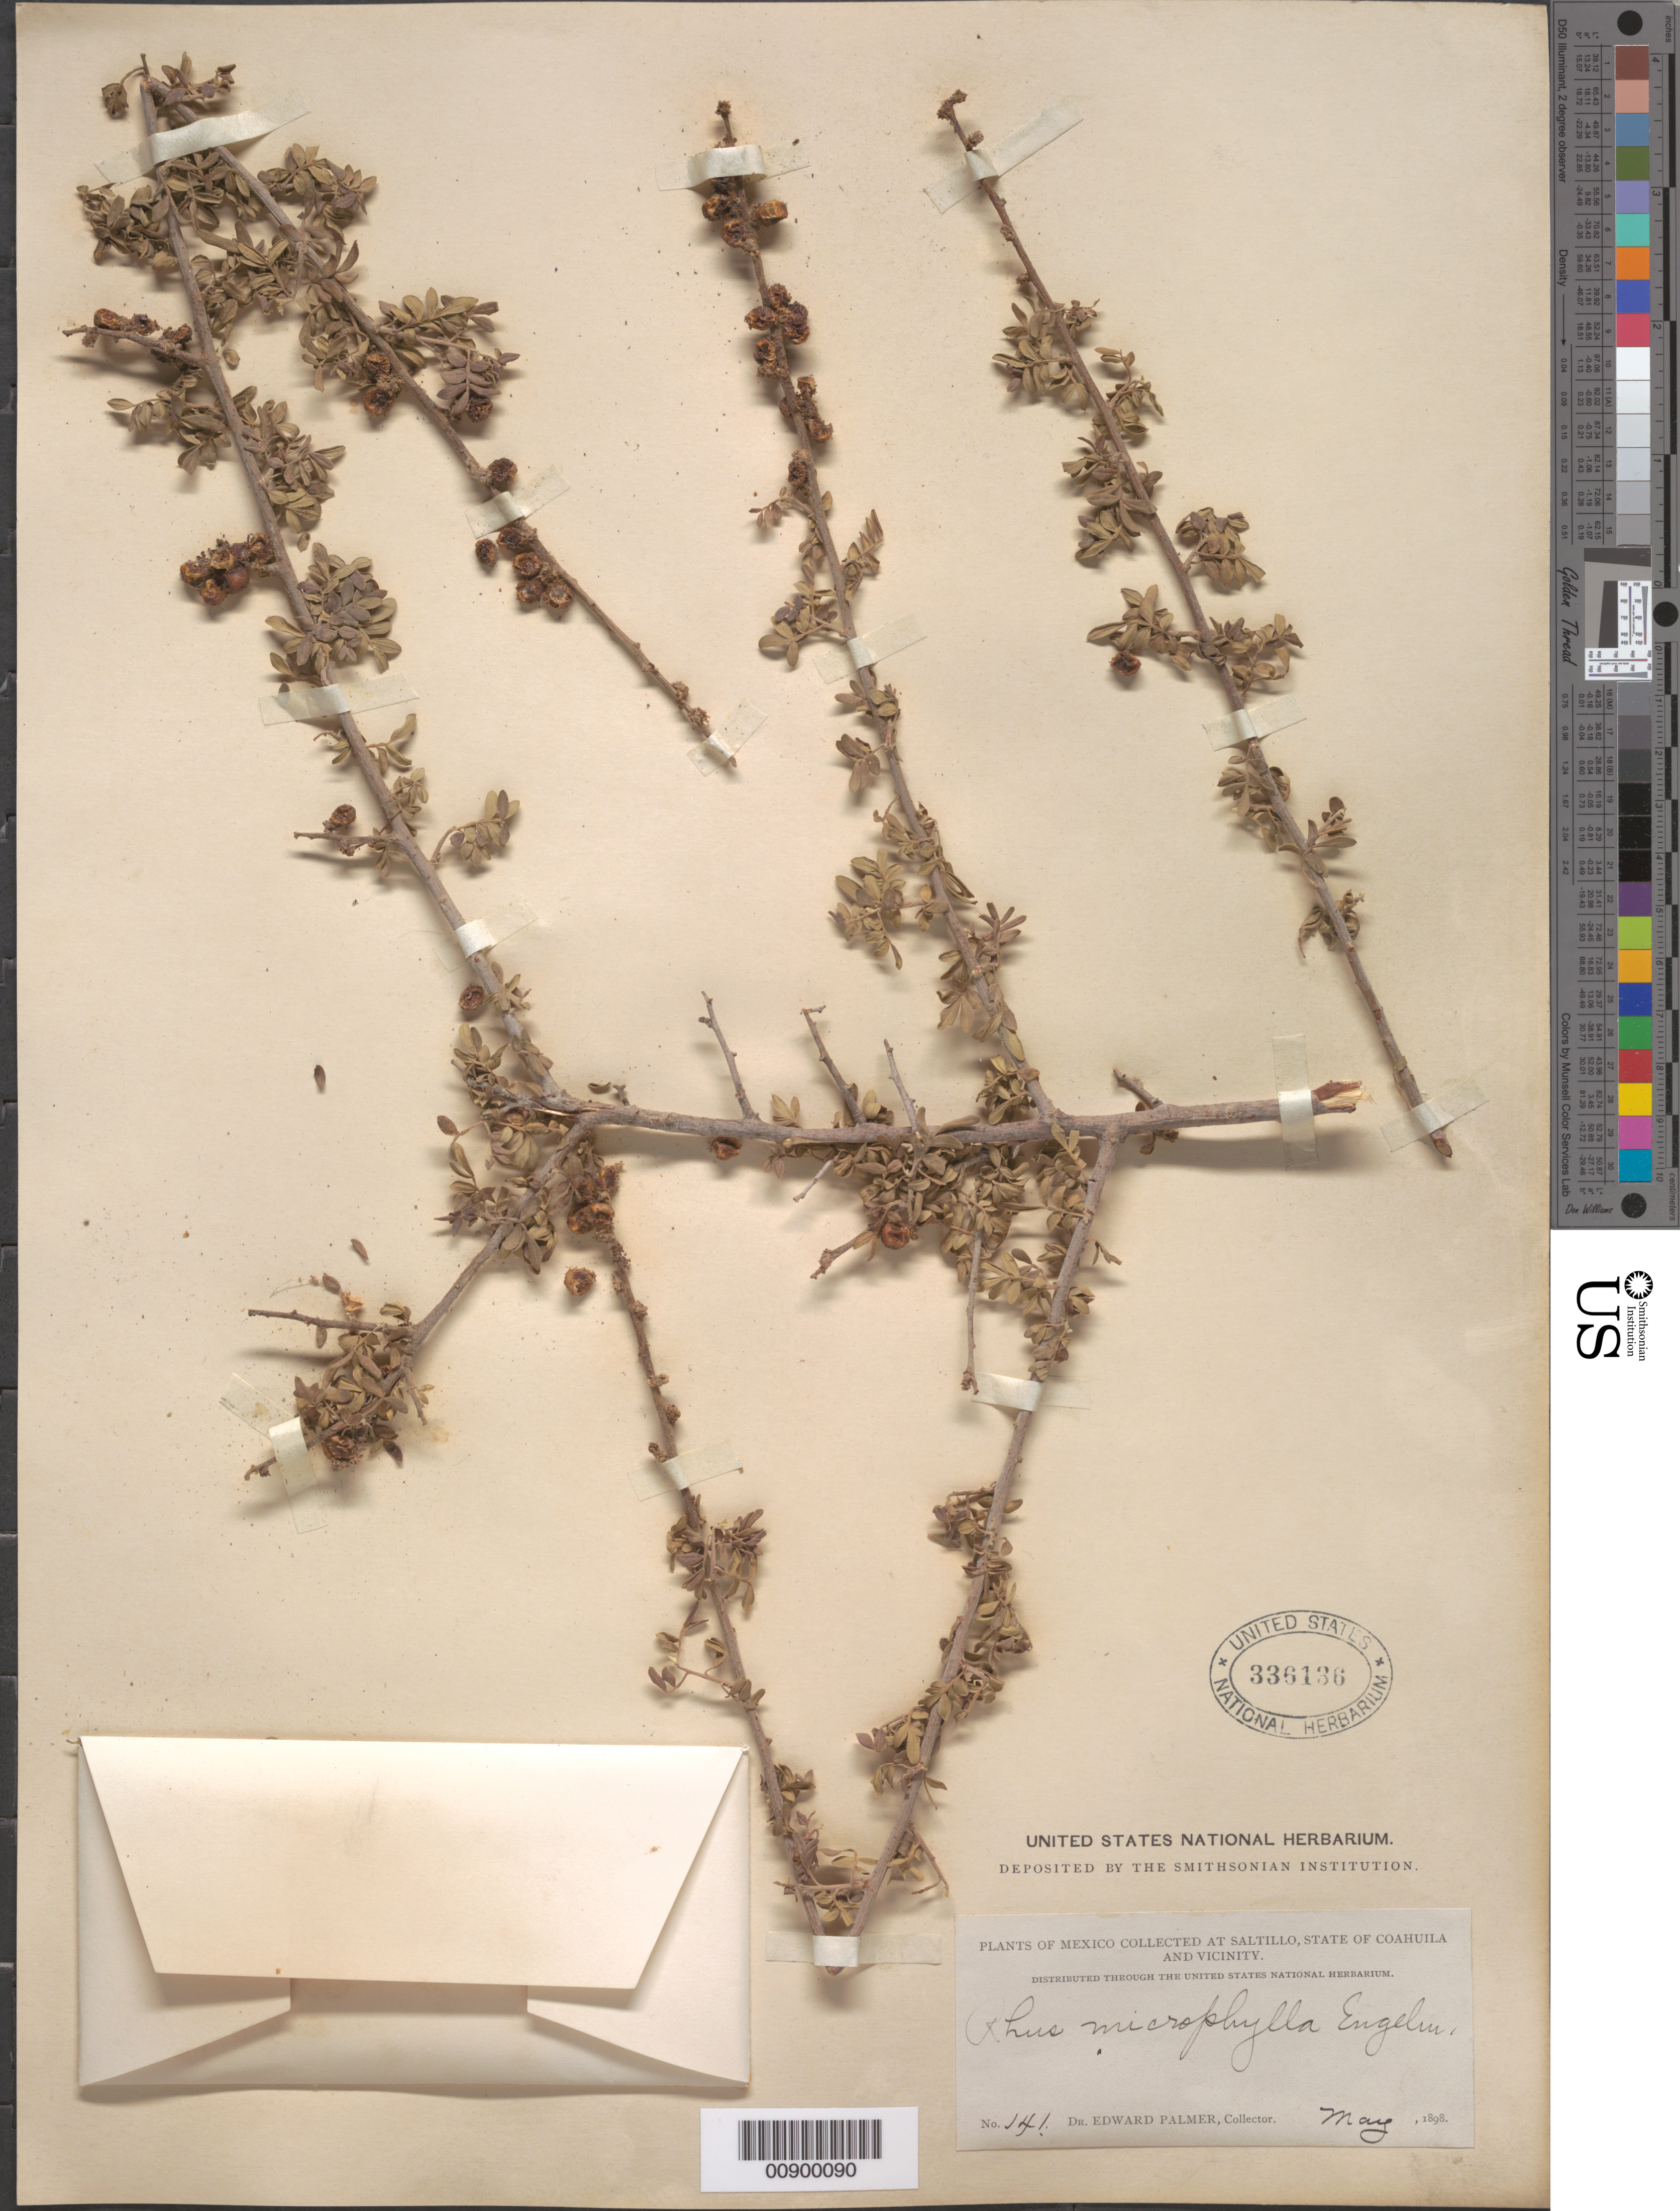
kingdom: Plantae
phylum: Tracheophyta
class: Magnoliopsida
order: Sapindales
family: Anacardiaceae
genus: Rhus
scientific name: Rhus microphylla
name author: Engelm.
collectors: E. Palmer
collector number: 141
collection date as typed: May 1898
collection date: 1898-05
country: Mexico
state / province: Coahuila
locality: Saltillo, State of Coahuila and vicinity.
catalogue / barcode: US 336136